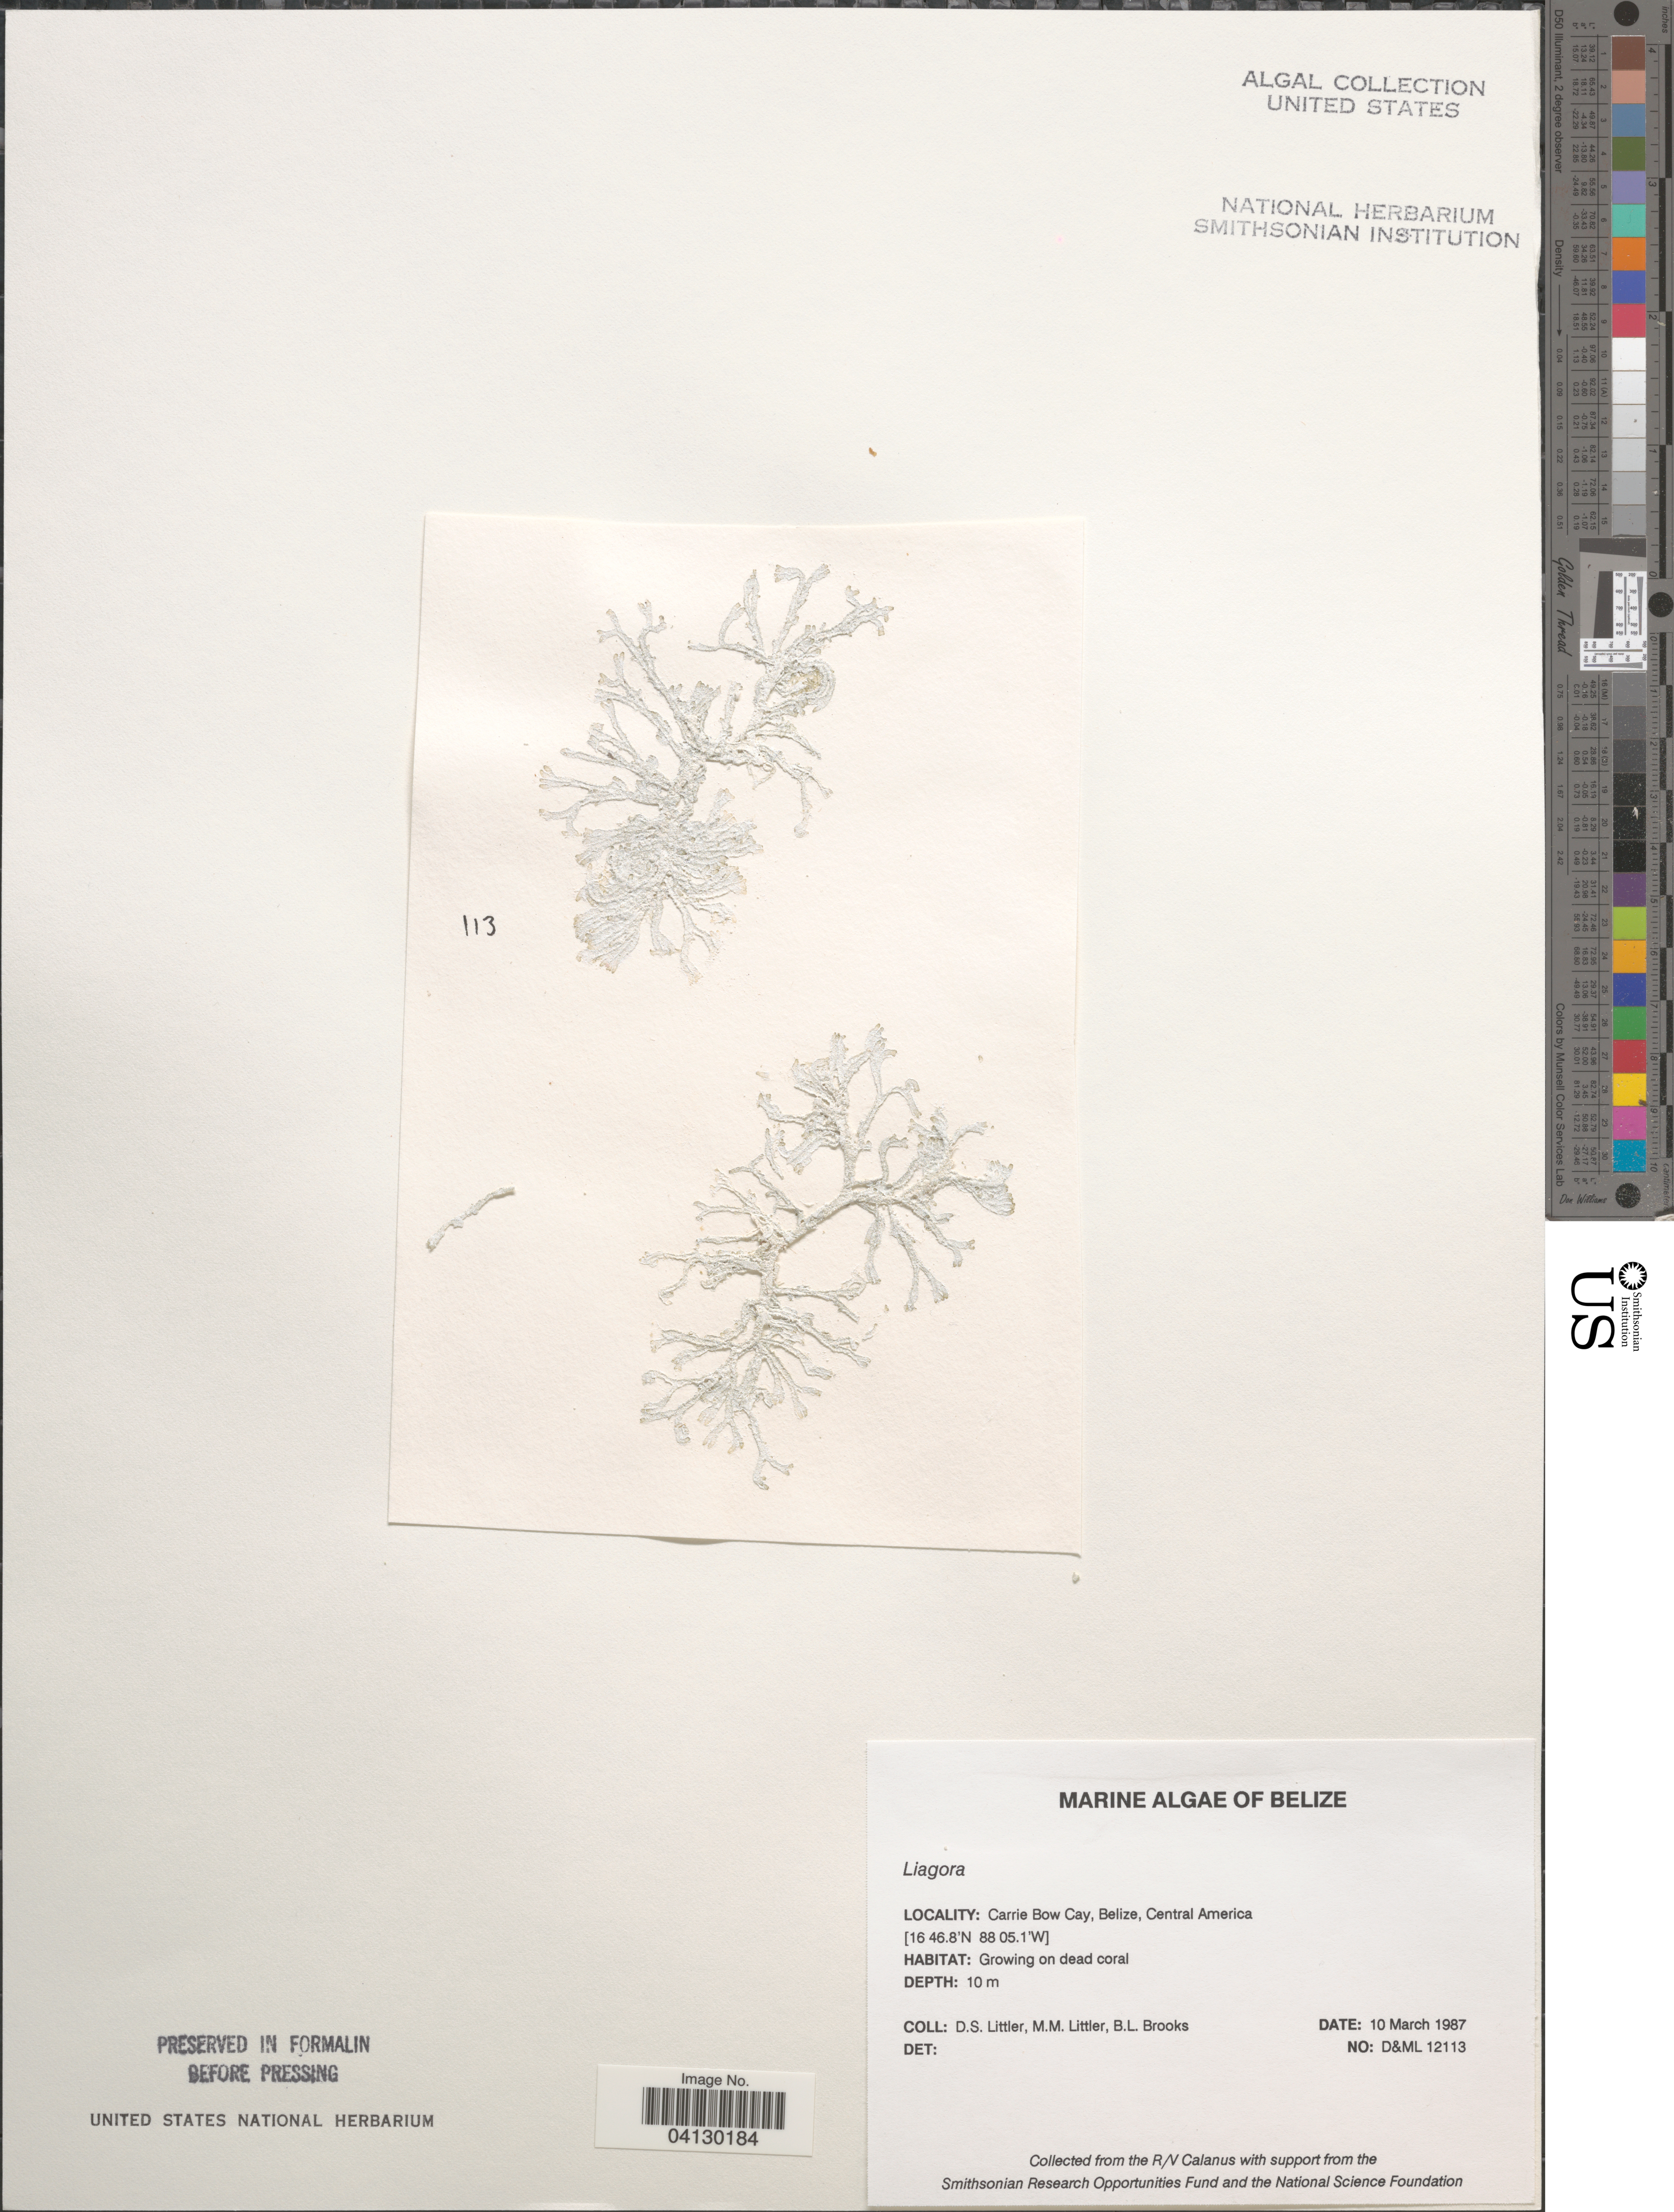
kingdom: Plantae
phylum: Rhodophyta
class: Florideophyceae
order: Nemaliales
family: Liagoraceae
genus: Liagora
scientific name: Liagora sp.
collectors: D. S. Littler & B. Brooks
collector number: D&ML12113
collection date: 1987-03-10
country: Belize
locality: Carrie Bow Cay.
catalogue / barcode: US 328579